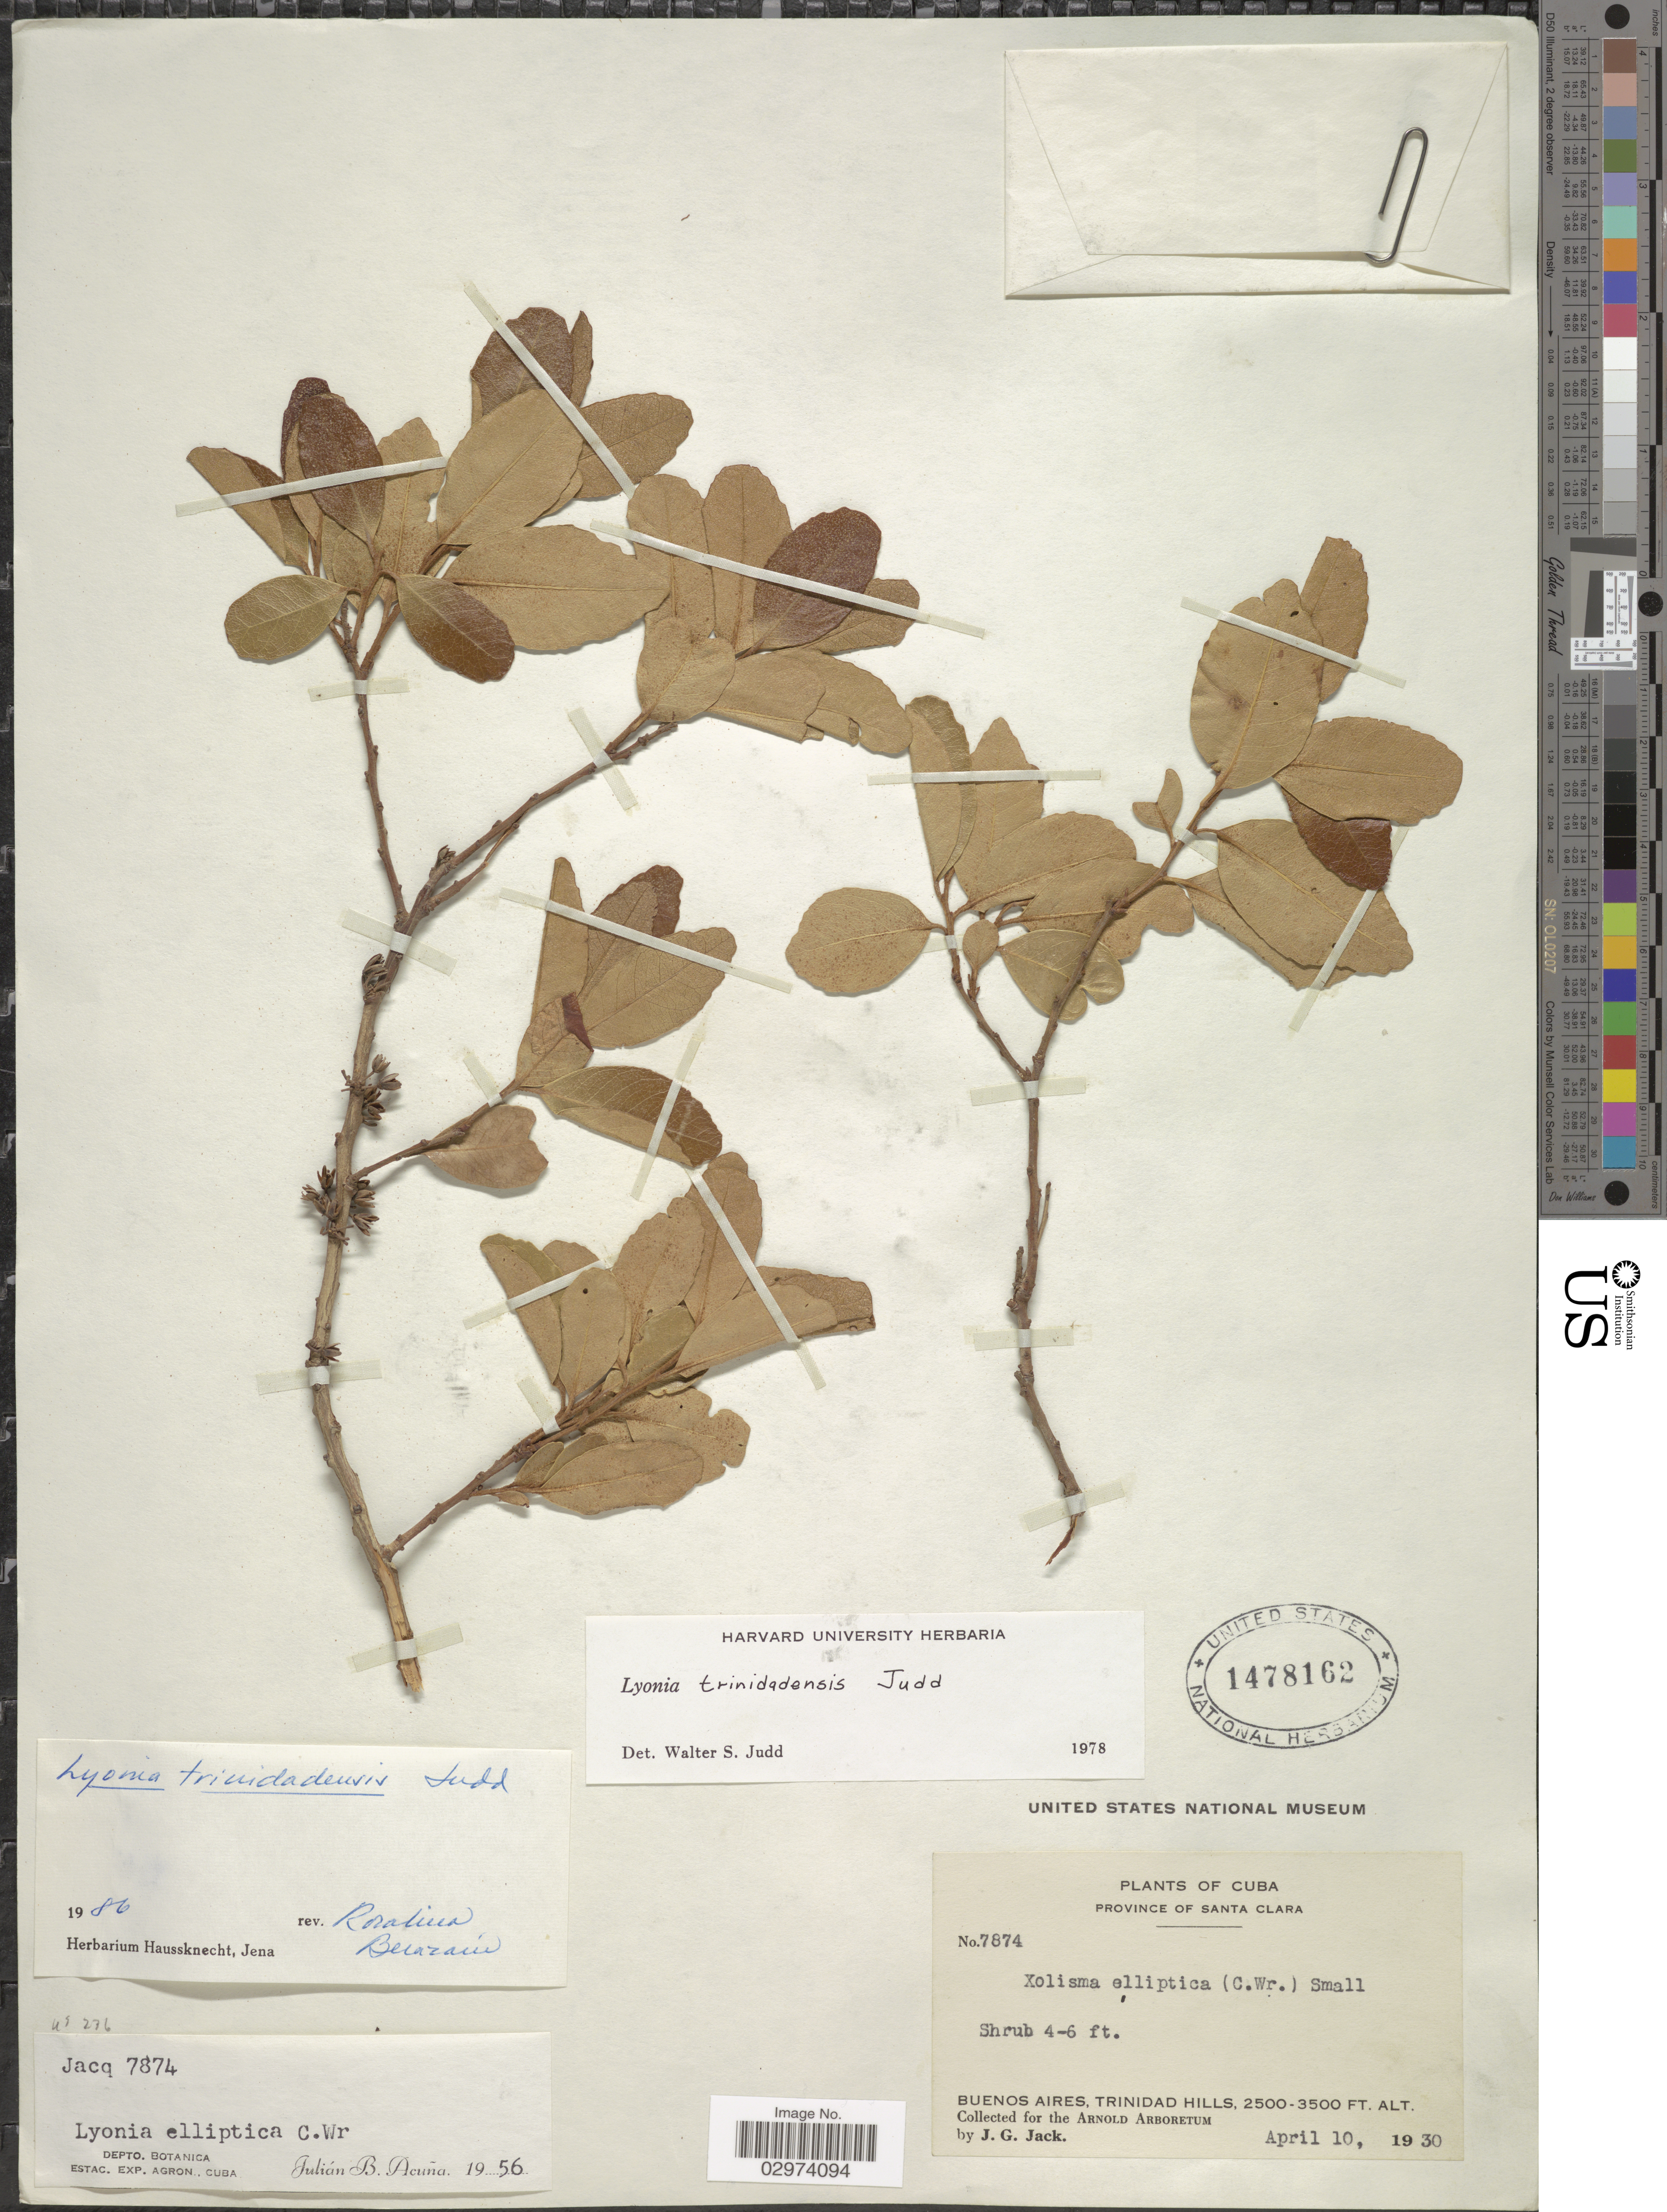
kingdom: Plantae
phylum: Tracheophyta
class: Magnoliopsida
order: Ericales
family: Ericaceae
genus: Lyonia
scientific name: Lyonia trinidadensis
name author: Judd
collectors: J. G. Jack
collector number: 7874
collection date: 1930-04-10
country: Cuba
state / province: Las Villas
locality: Province of Santa Clara. Buenos Aires, Trinidad Hills.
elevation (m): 762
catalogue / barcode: US 1478162